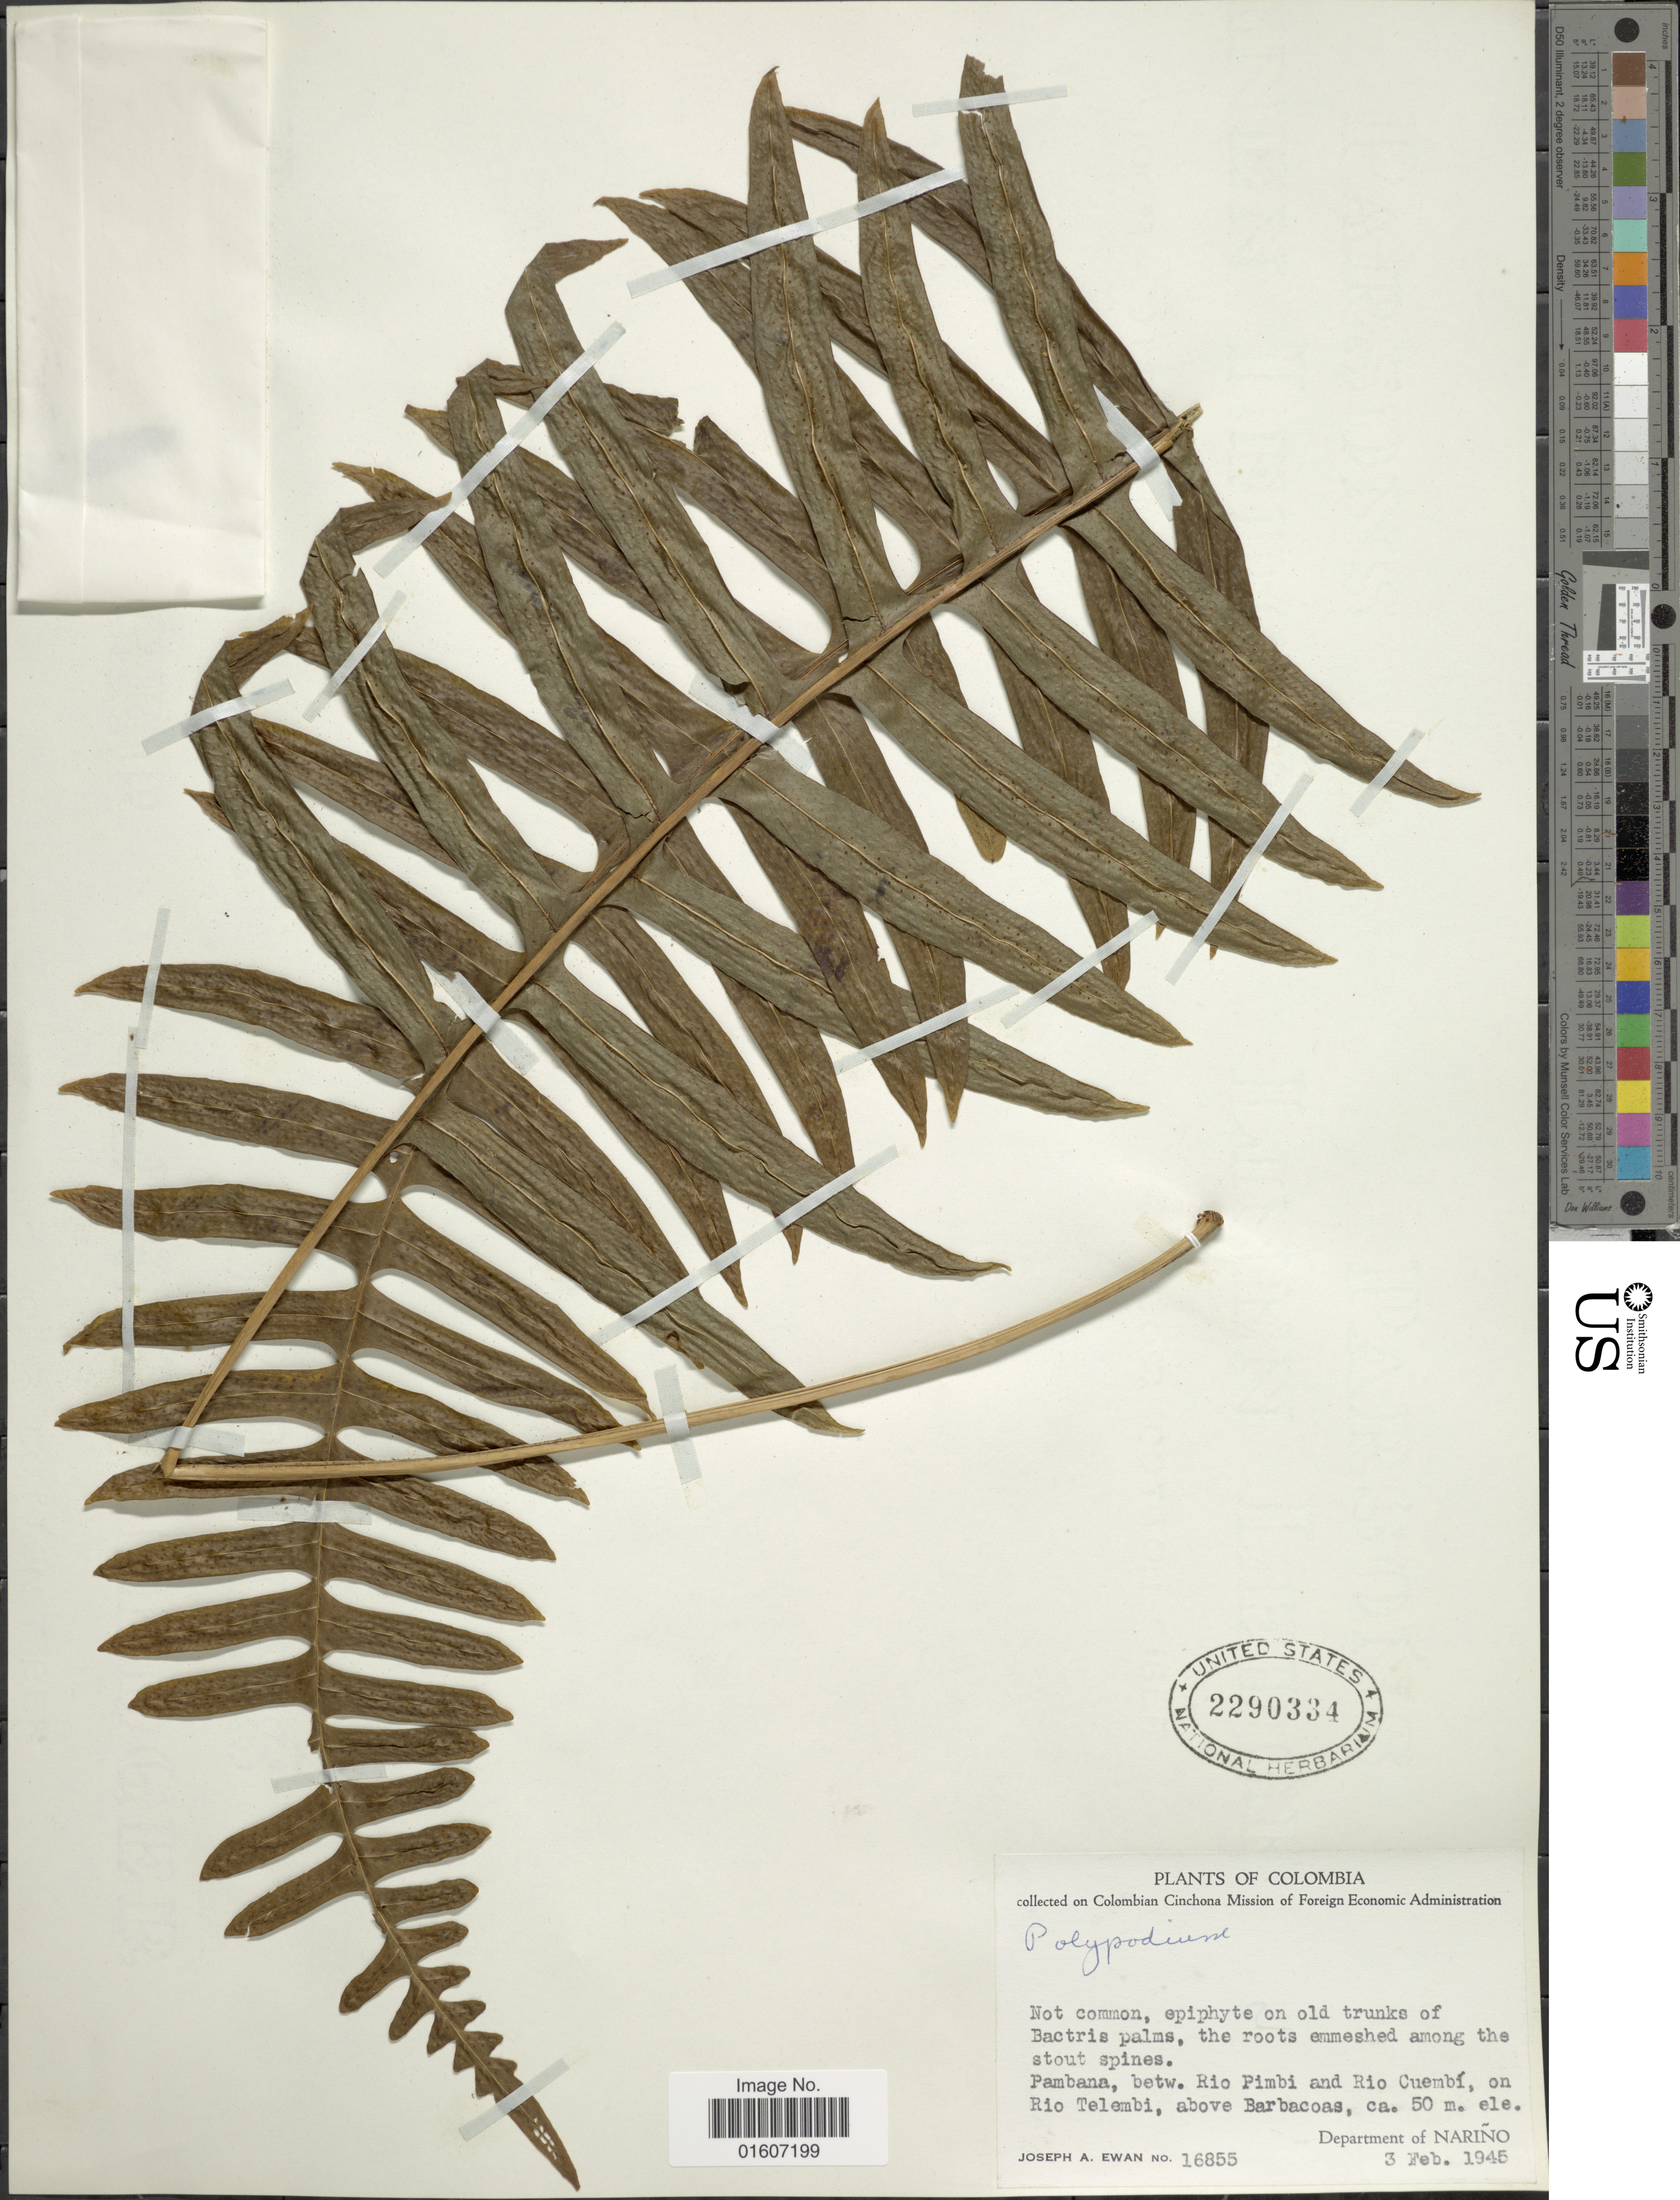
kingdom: Plantae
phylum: Tracheophyta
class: Polypodiopsida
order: Polypodiales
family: Polypodiaceae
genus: Serpocaulon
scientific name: Serpocaulon sp.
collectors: J. A. Ewan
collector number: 16855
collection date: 1945-02-03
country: Colombia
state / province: Nariño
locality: Pambana, betw. Rio Pimbi and Rio Cuembí, on Rio Telembi, above Barbacoas, Department of Narño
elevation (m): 50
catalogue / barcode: US 2290334